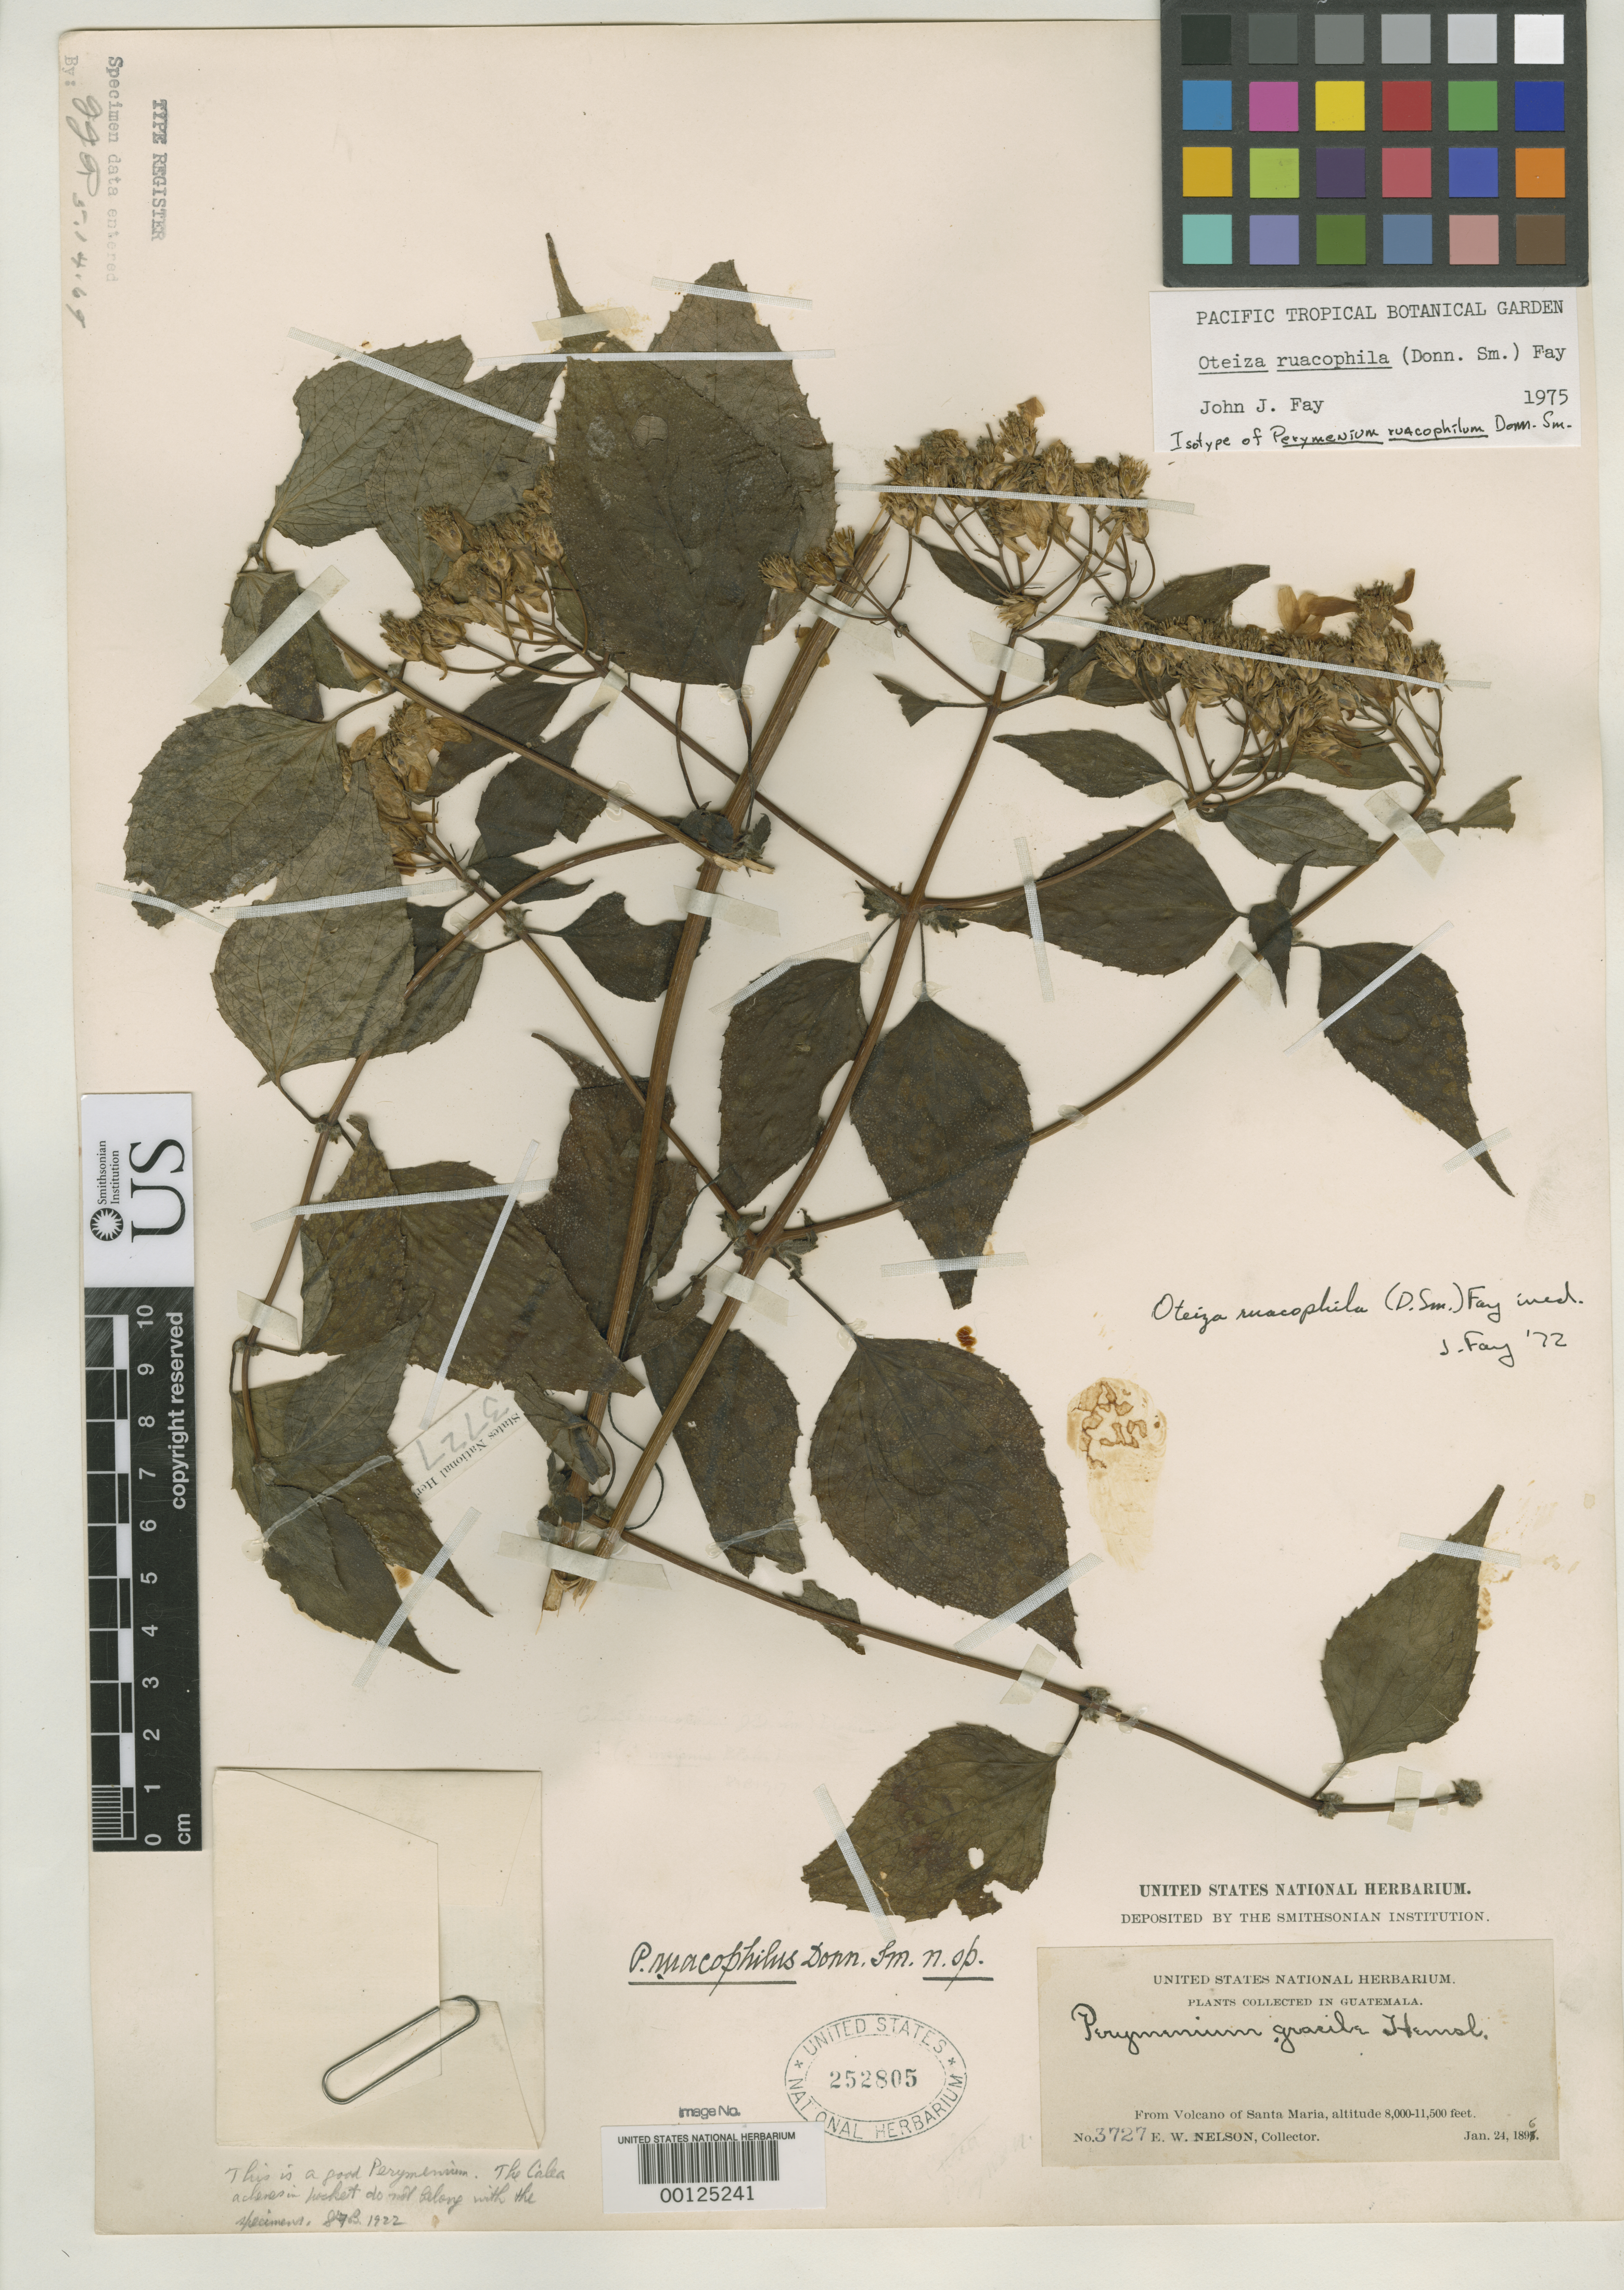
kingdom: Plantae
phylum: Tracheophyta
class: Magnoliopsida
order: Asterales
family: Asteraceae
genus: Perymenium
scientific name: Perymenium ruacophilum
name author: Donn. Sm.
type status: Type Collection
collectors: E. W. Nelson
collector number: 3727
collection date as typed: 24 Jan 1896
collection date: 1896-01-24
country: Guatemala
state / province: Quetzaltenango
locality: Volcano of Santa Maria.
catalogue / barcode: US 252805